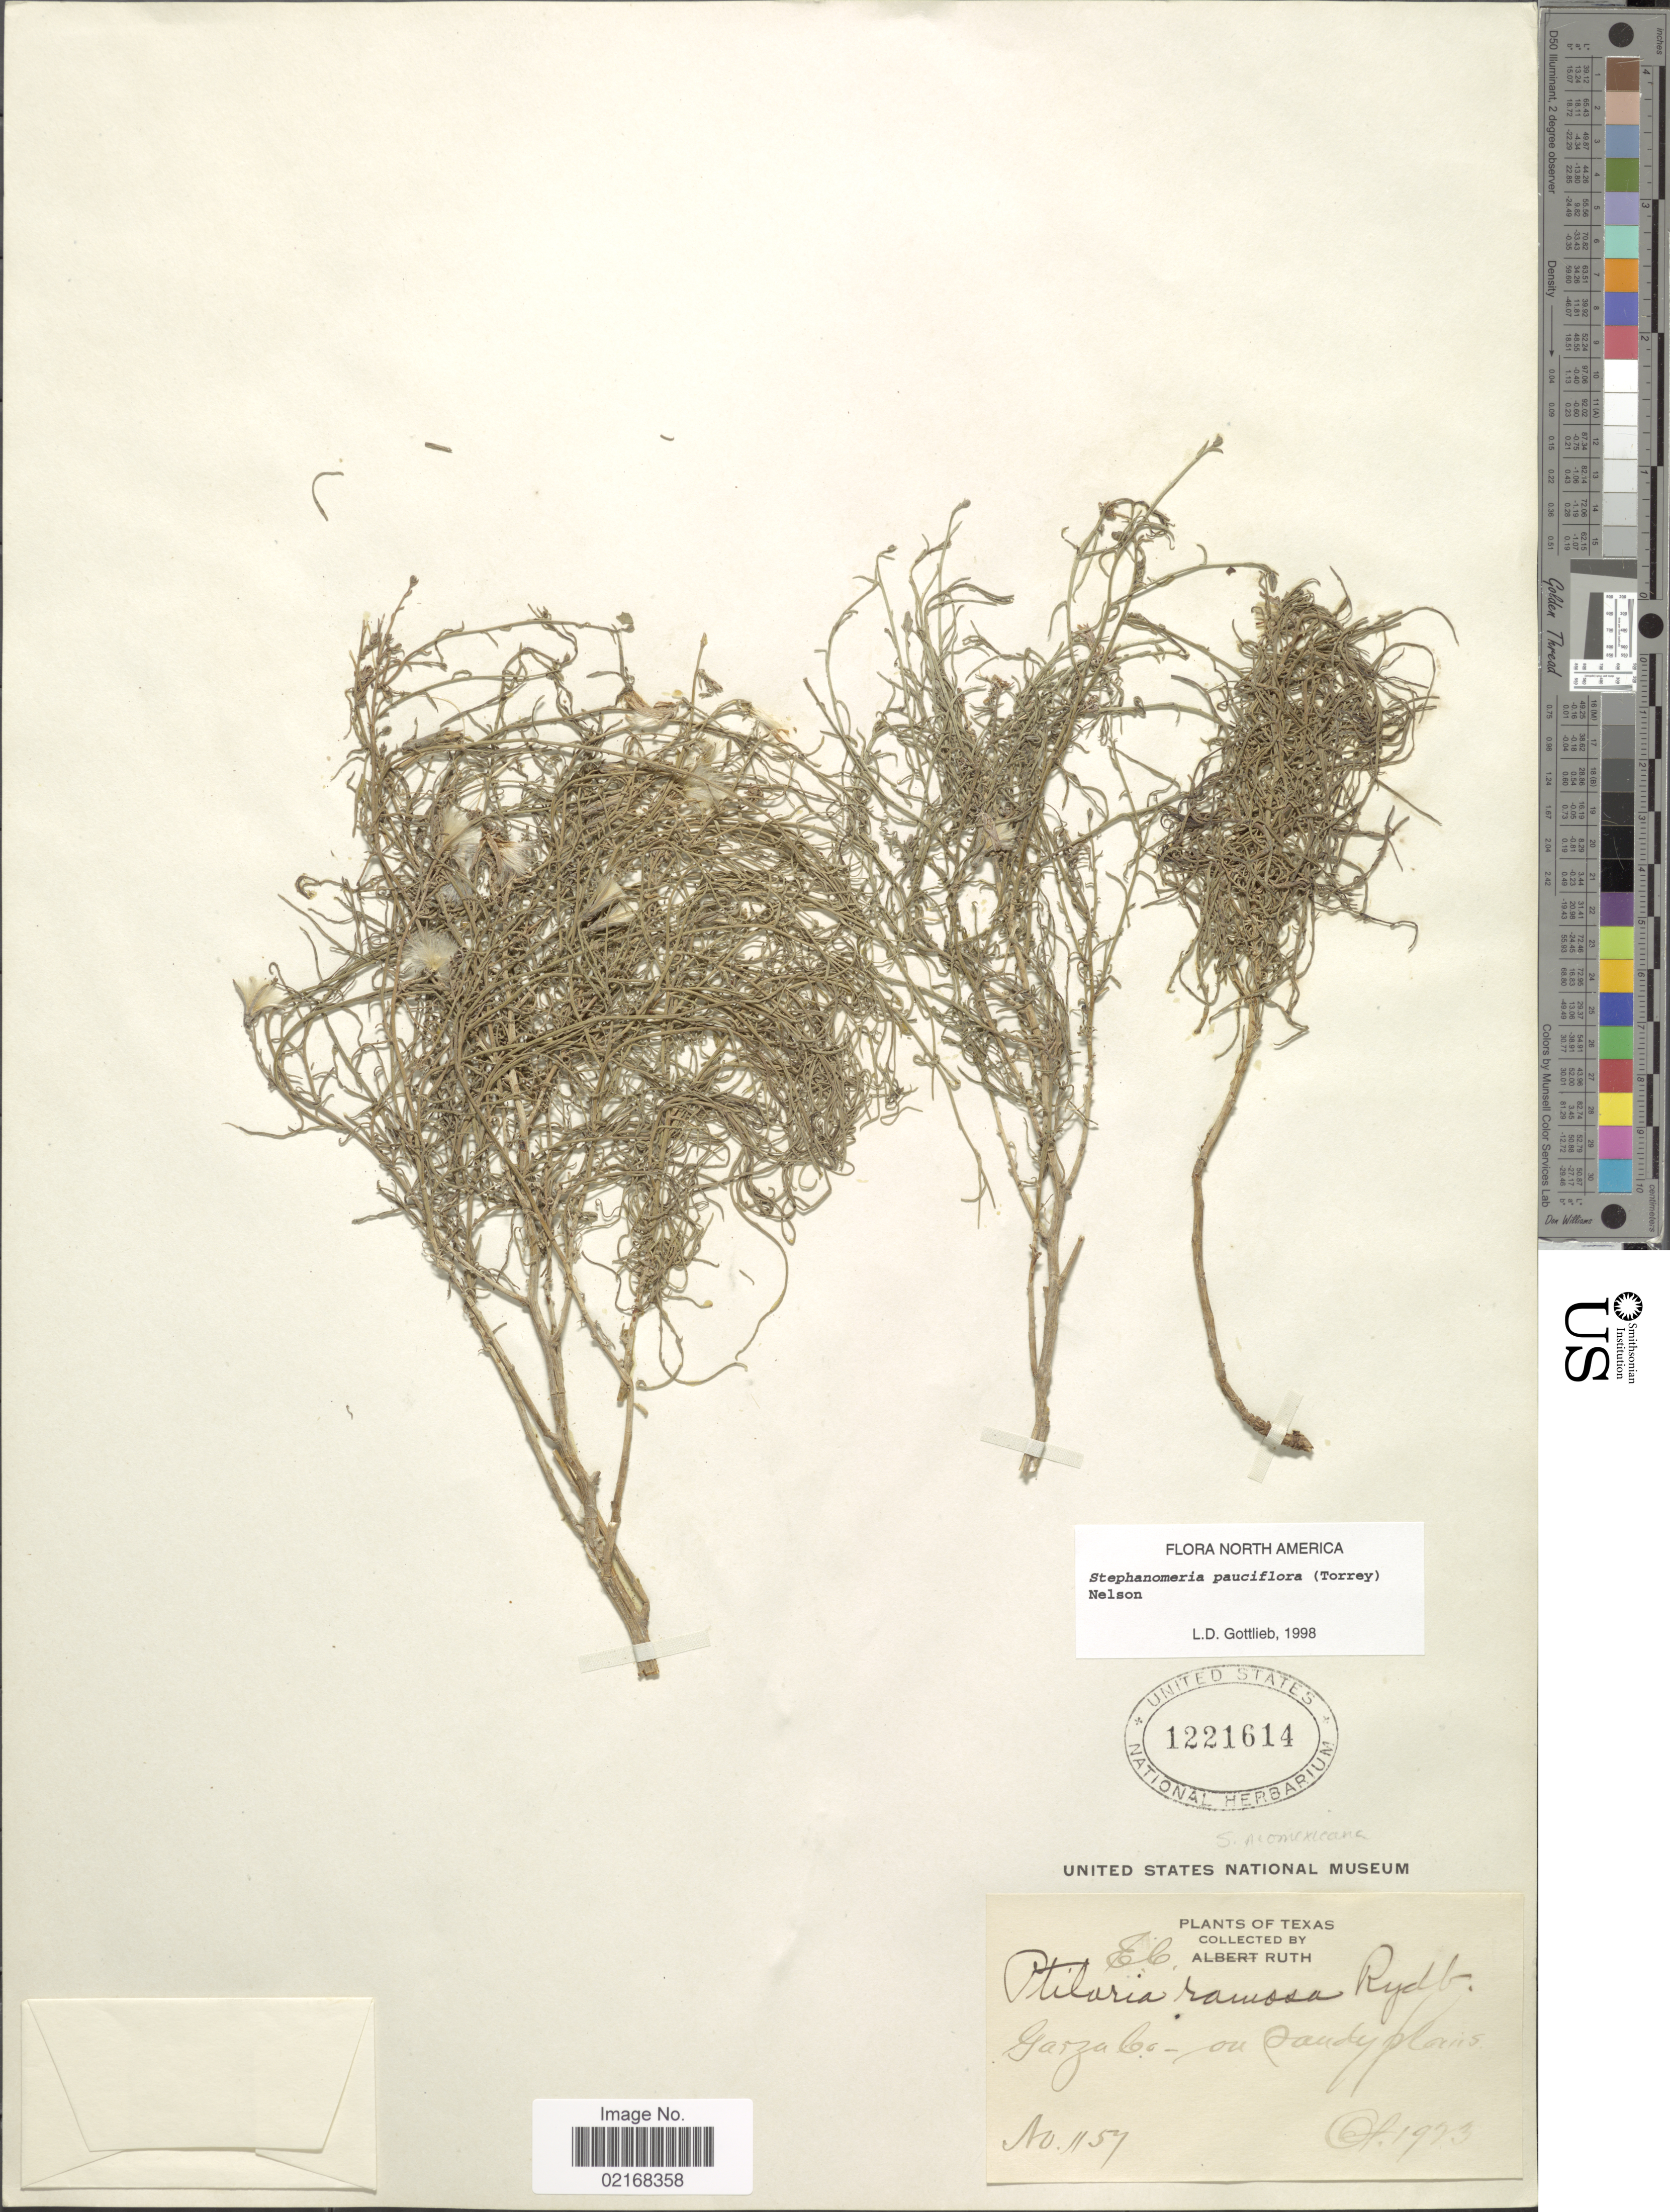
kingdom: Plantae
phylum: Tracheophyta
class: Magnoliopsida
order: Asterales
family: Asteraceae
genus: Stephanomeria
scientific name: Stephanomeria pauciflora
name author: (Torr.) A. Nelson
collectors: E. Ruth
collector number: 1157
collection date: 1923-10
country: United States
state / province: Texas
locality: Garza Co. - on sandy plains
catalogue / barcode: US 1221614